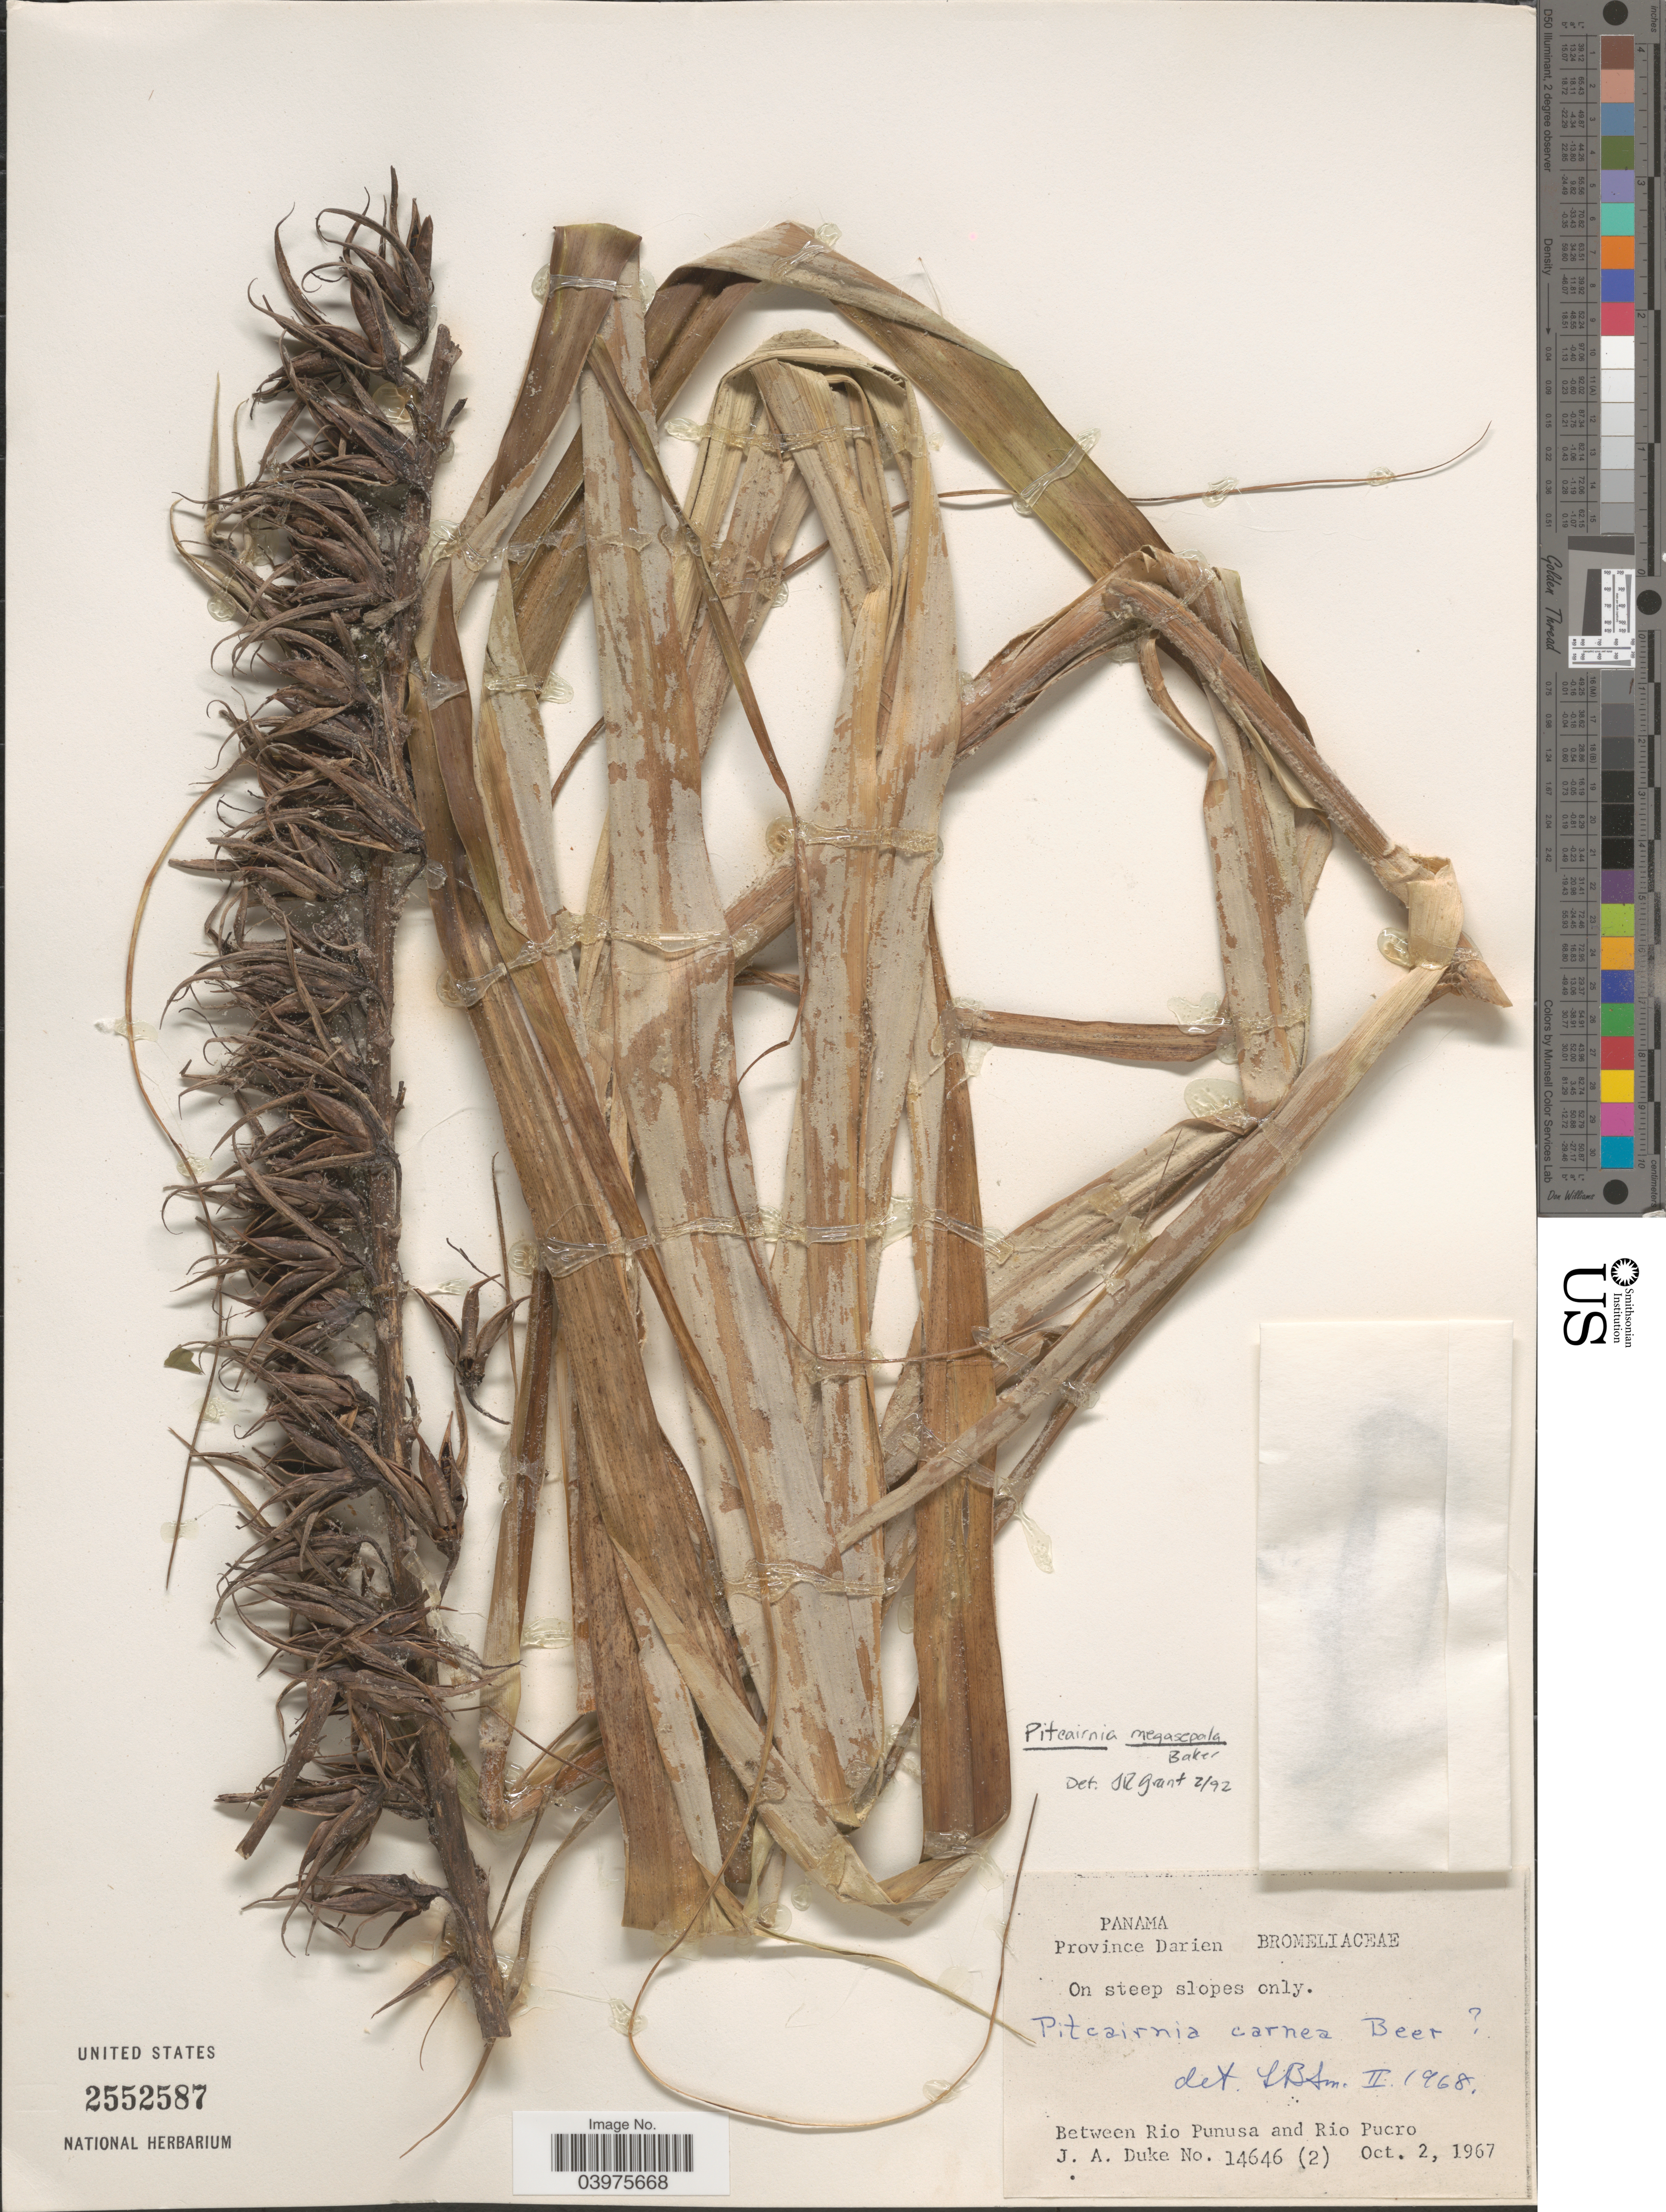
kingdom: Plantae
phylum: Tracheophyta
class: Liliopsida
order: Poales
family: Bromeliaceae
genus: Pitcairnia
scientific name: Pitcairnia megasepala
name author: Baker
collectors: J. A. Duke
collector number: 14646 (2)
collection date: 1967-10-02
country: Panama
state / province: Darien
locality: Between Rio Punusa and Rio Pucro.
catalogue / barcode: US 2552587